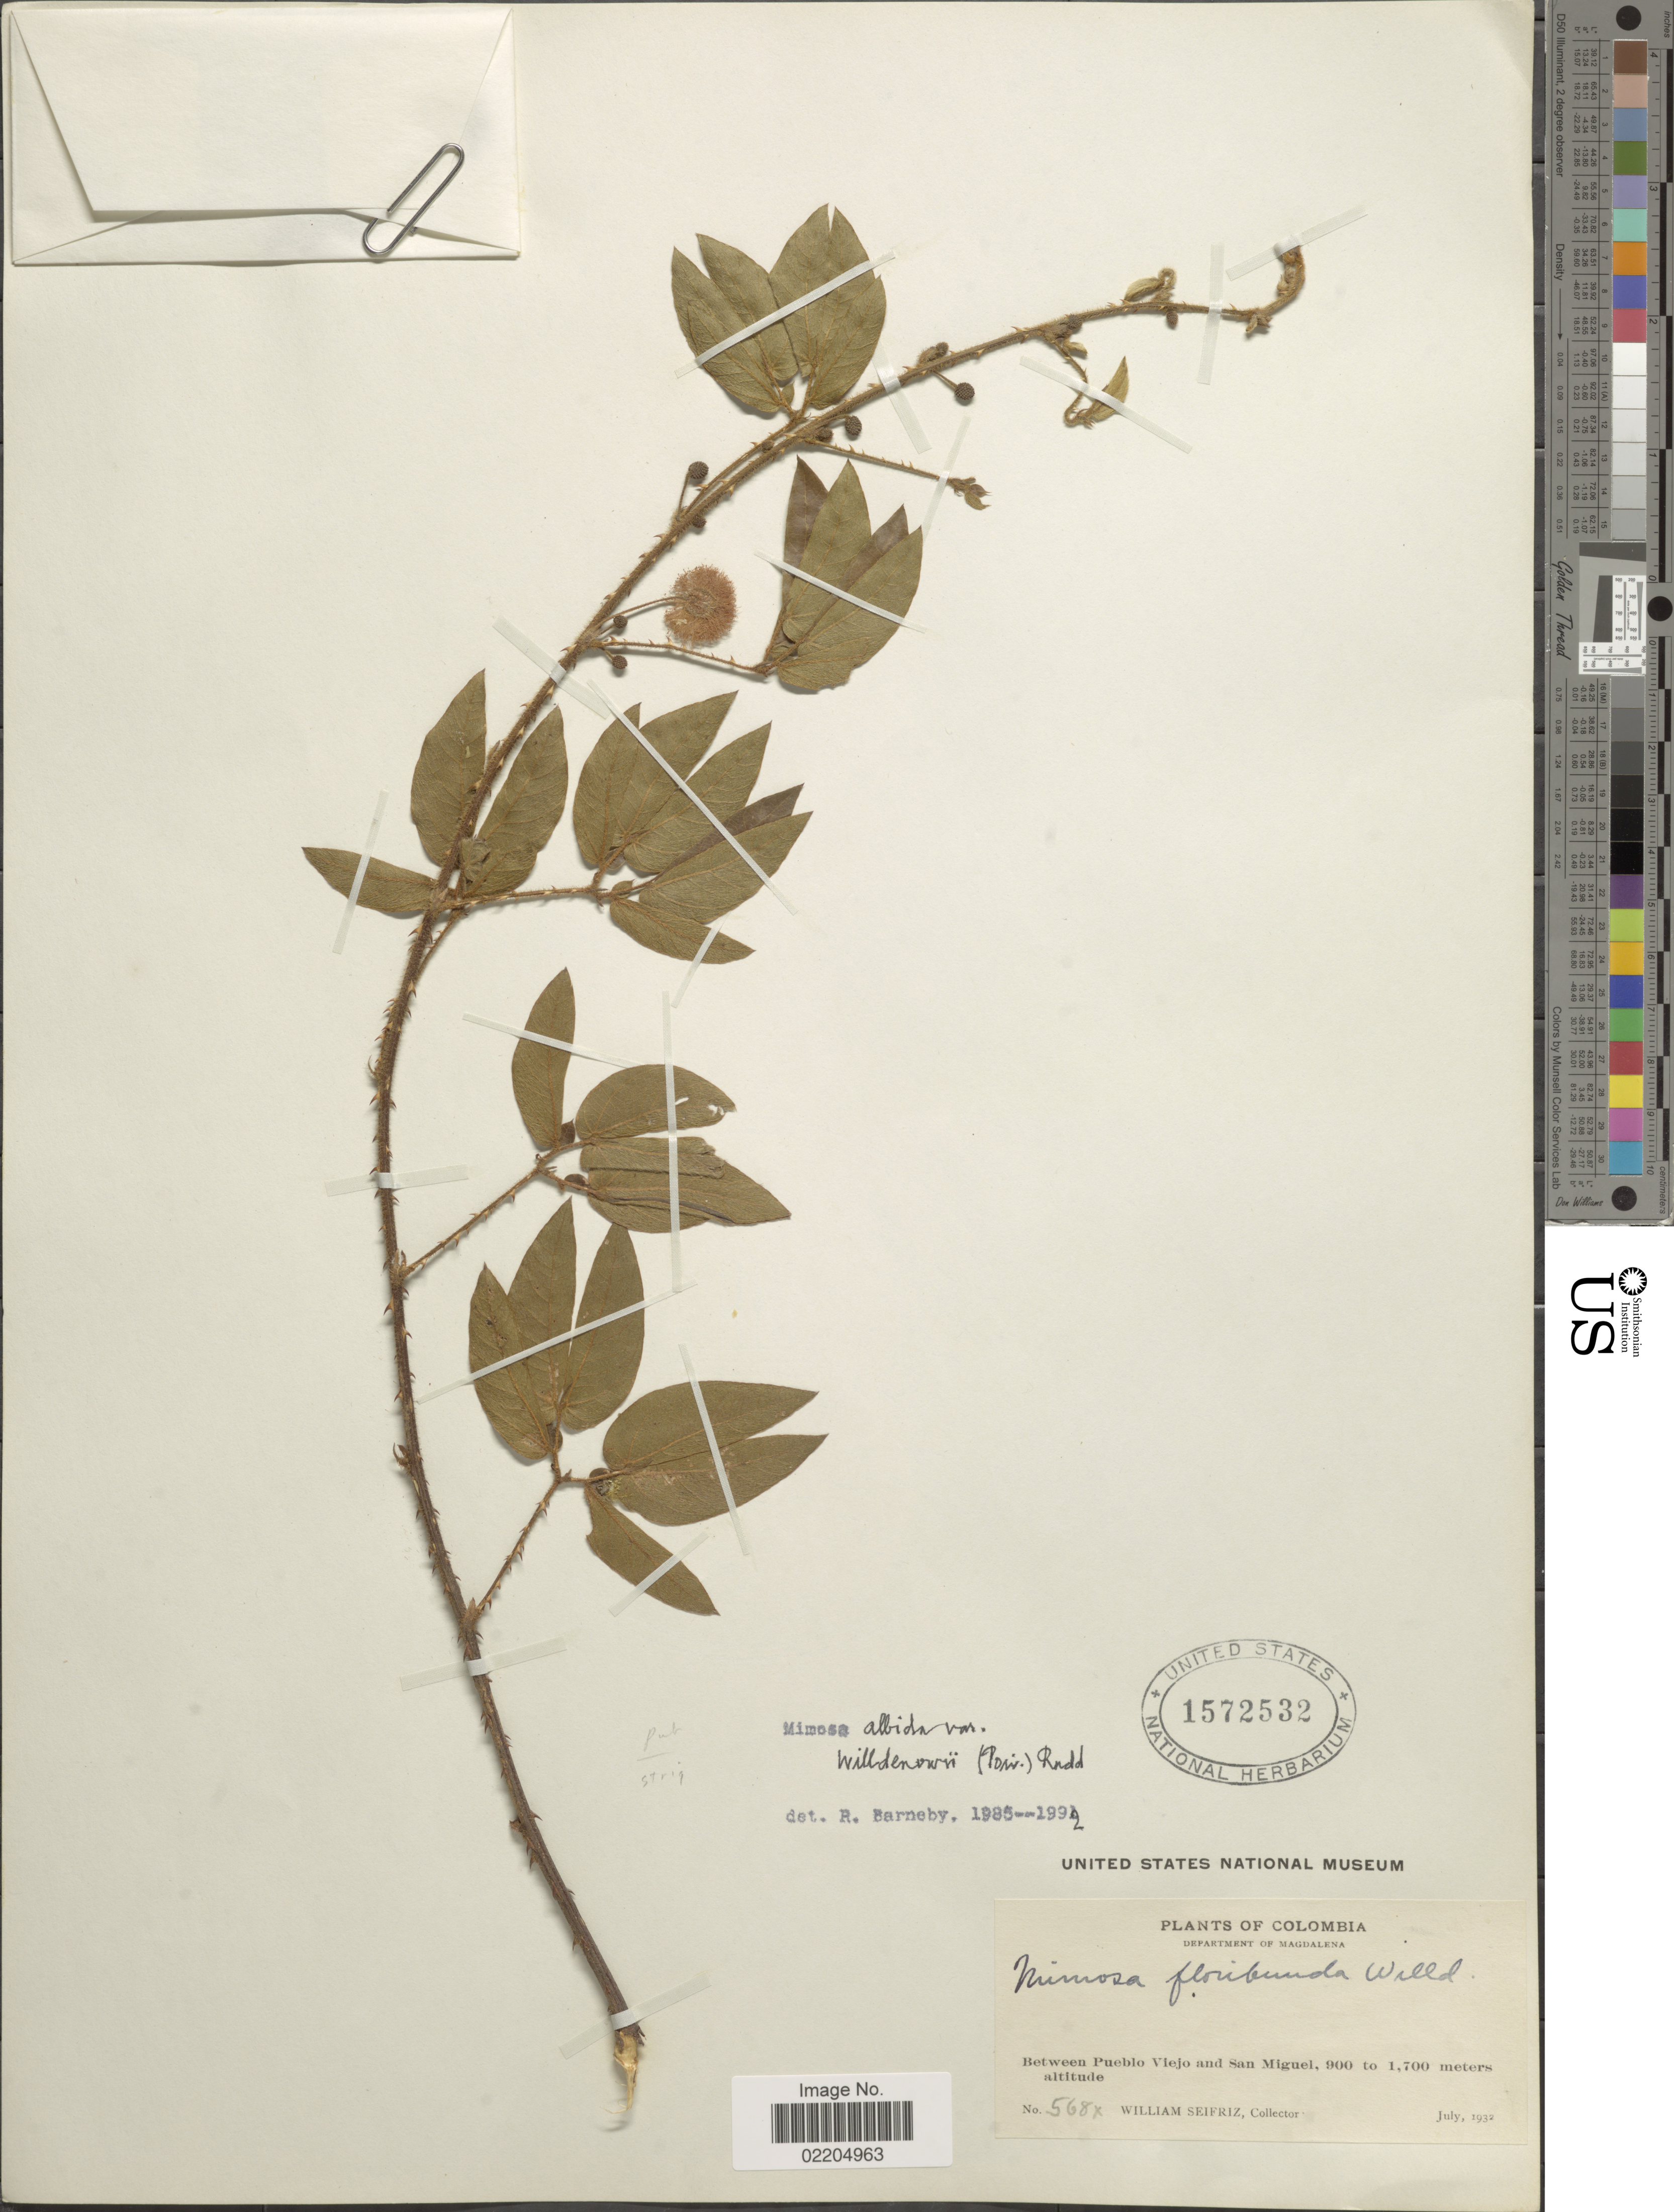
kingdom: Plantae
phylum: Tracheophyta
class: Magnoliopsida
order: Fabales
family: Fabaceae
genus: Mimosa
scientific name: Mimosa albida var. willdenowii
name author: (Poir.) Rudd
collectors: W. Seifriz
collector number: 568X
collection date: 1932-07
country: Colombia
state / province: Magdalena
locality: Between Pueblo Viejo and San Miguel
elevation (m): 900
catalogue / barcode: US 1572532